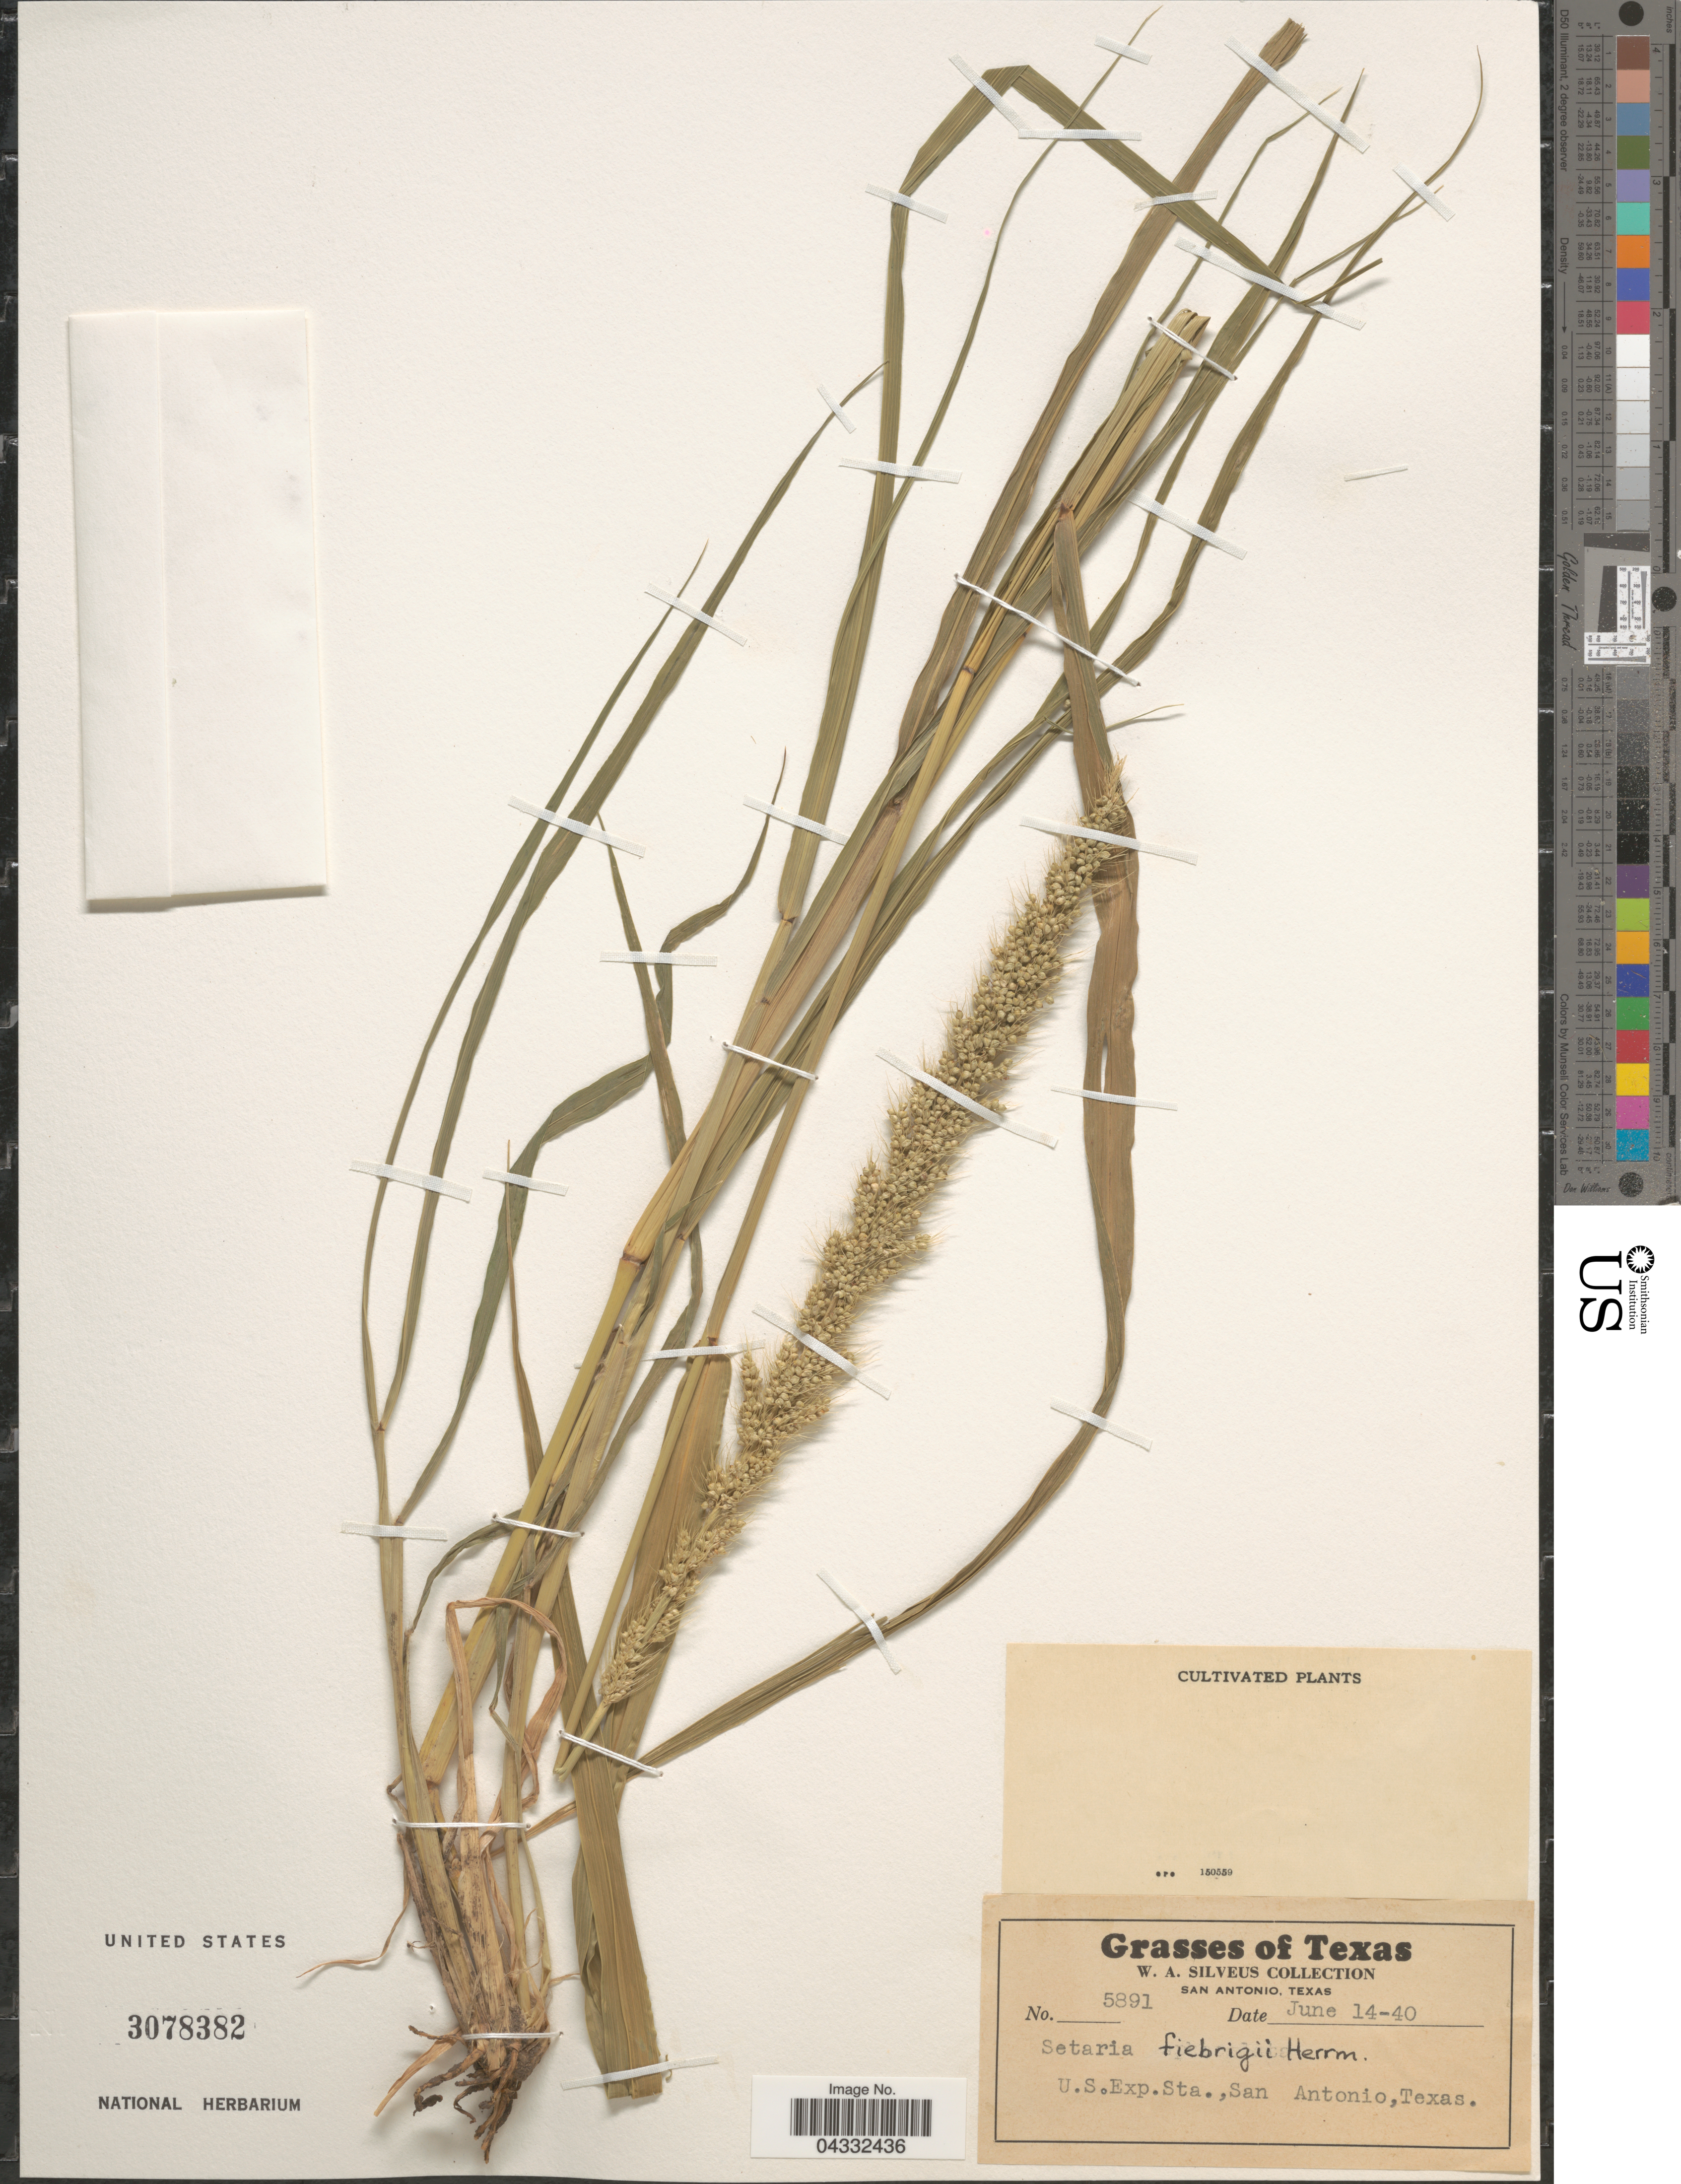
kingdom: Plantae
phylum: Tracheophyta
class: Liliopsida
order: Poales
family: Poaceae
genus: Setaria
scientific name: Setaria fiebrigii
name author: R.A.W. Herrm.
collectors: W. Silveus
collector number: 5891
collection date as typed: Transcribed d/m/y: 14/6/40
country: United States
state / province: Texas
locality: U.S.Exp.Sta.,San Antonio.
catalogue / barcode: US 3078382